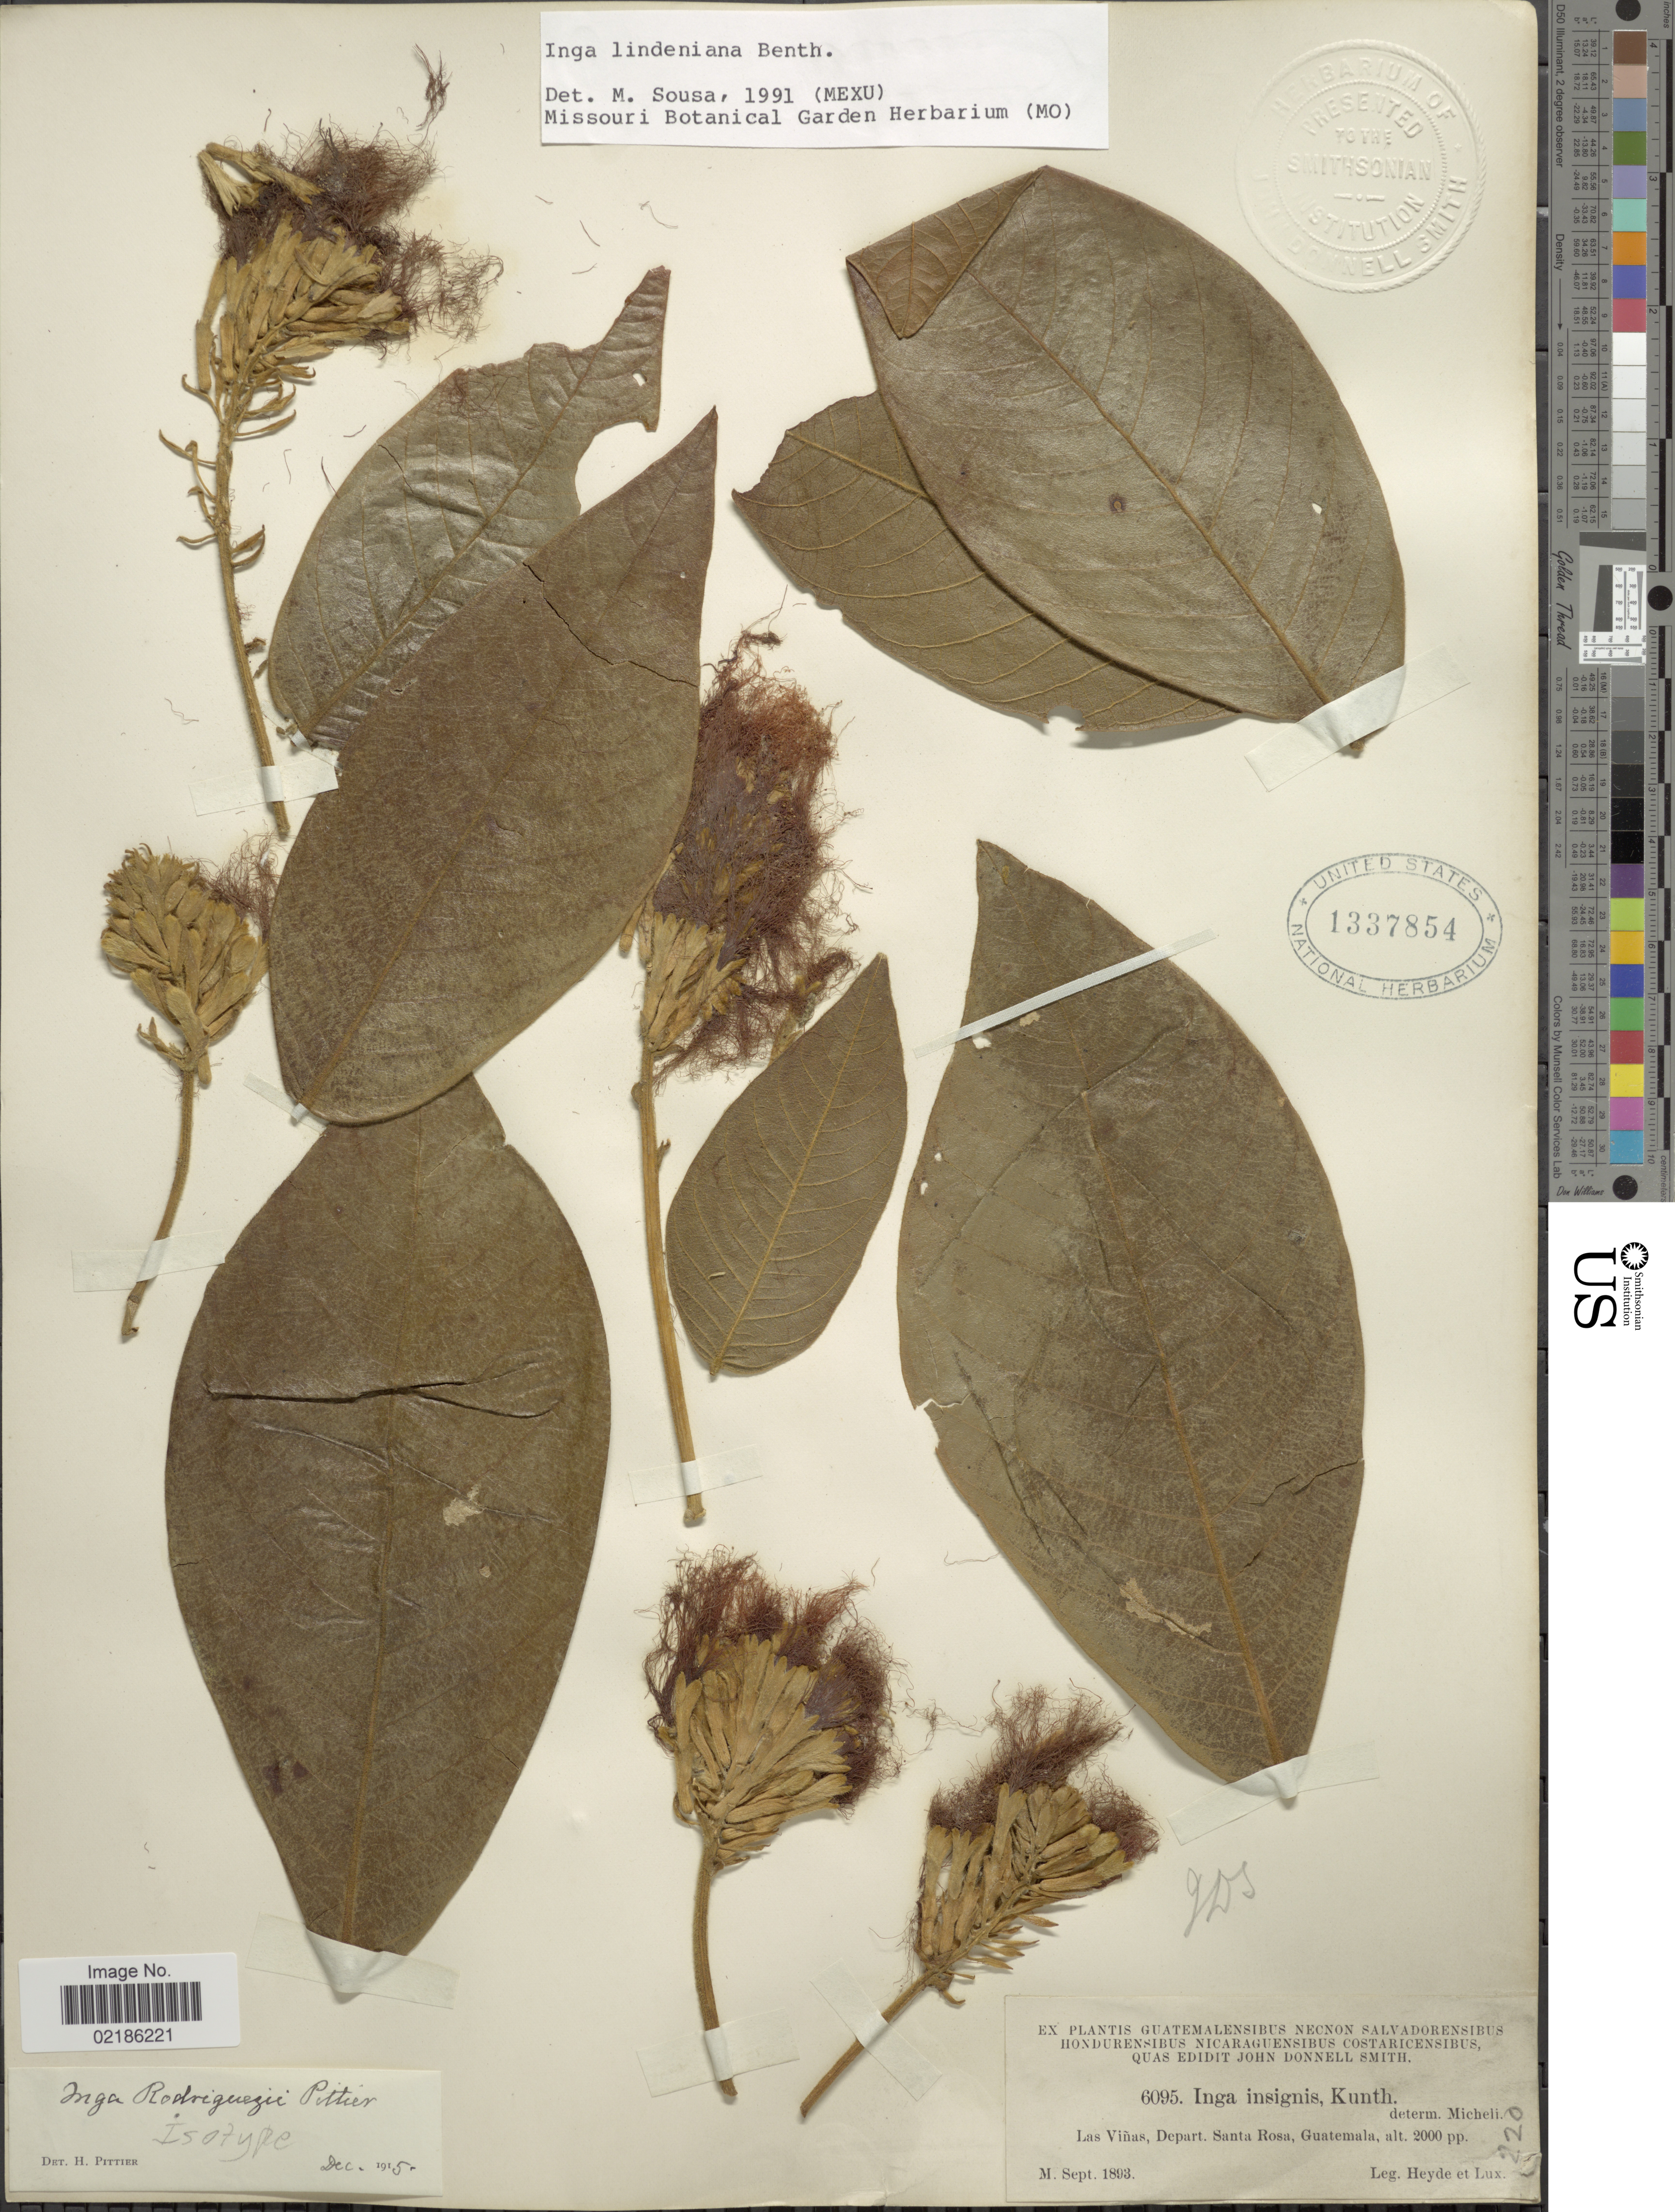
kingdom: Plantae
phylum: Tracheophyta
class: Magnoliopsida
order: Fabales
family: Fabaceae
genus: Inga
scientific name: Inga lindeniana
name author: Benth.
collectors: Heyde & Lux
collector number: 6095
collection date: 1893-09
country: Guatemala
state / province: Santa Rosa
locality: Las Vinas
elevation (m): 610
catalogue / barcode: US 1337854